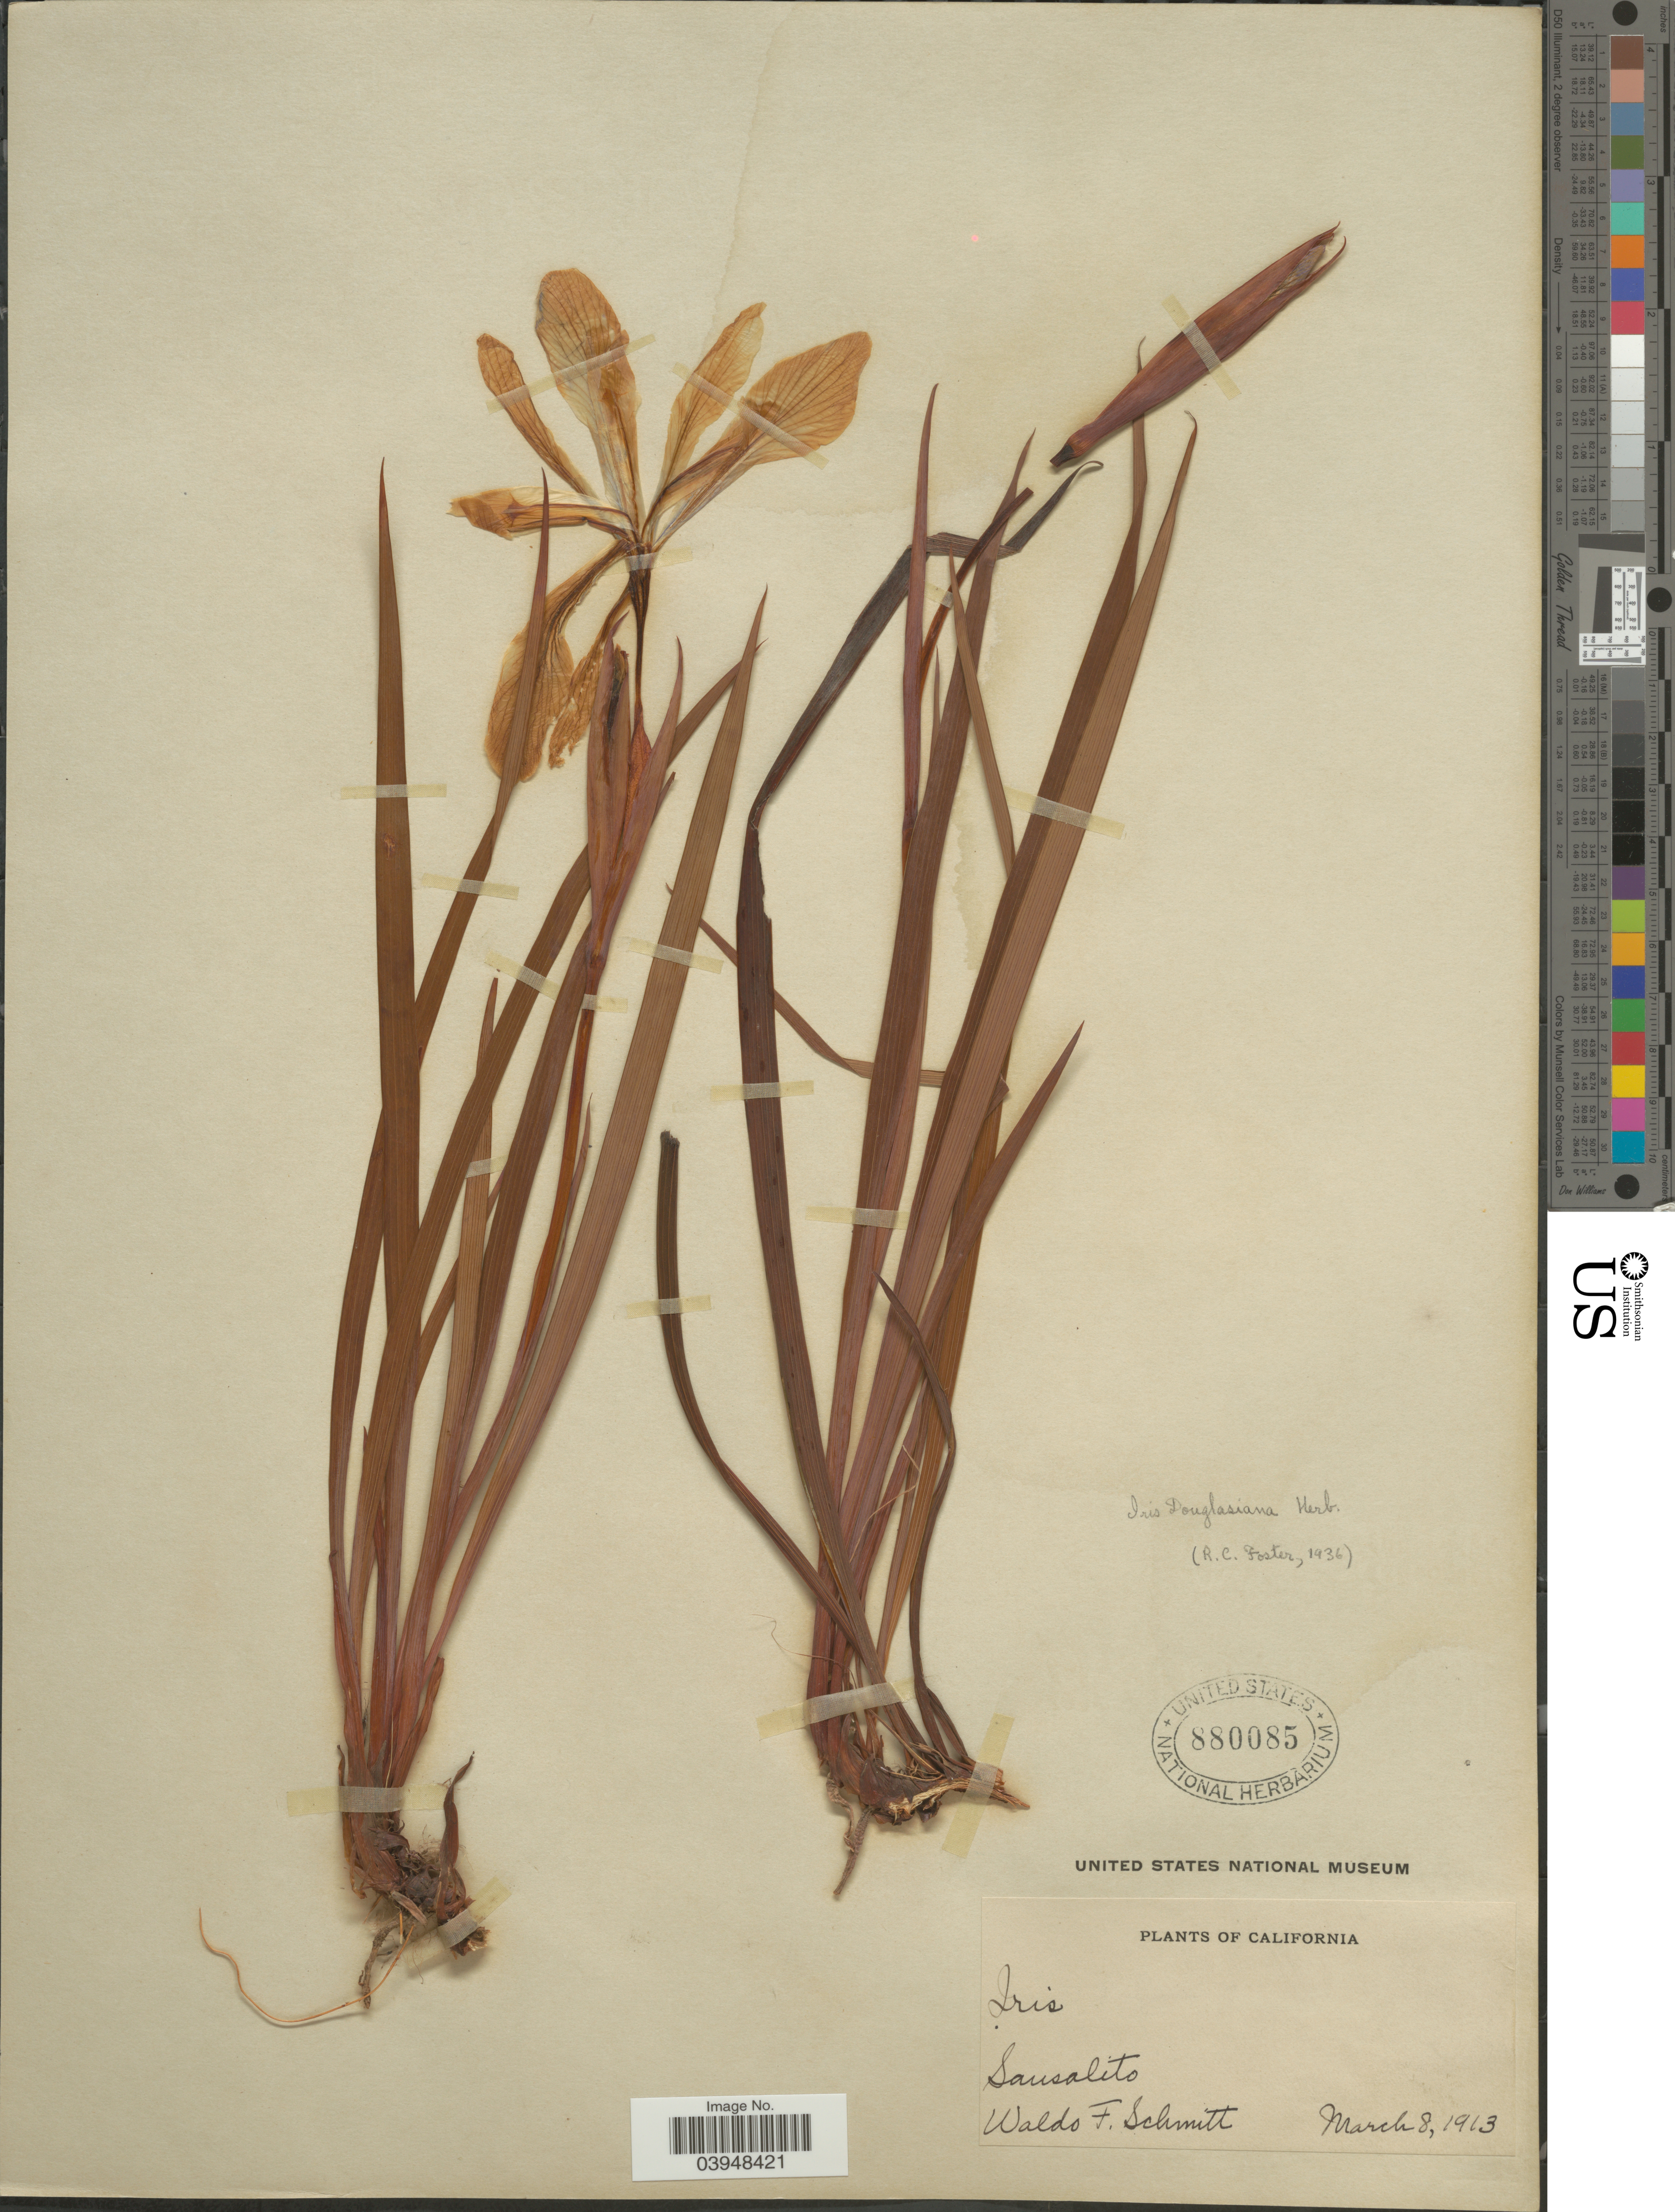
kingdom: Plantae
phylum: Tracheophyta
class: Liliopsida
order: Asparagales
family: Iridaceae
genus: Iris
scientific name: Iris douglasiana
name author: Herb.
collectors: W. F. Schmitt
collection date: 1913-03-08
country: United States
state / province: California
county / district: Marin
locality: Sausalito.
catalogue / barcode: US 880085